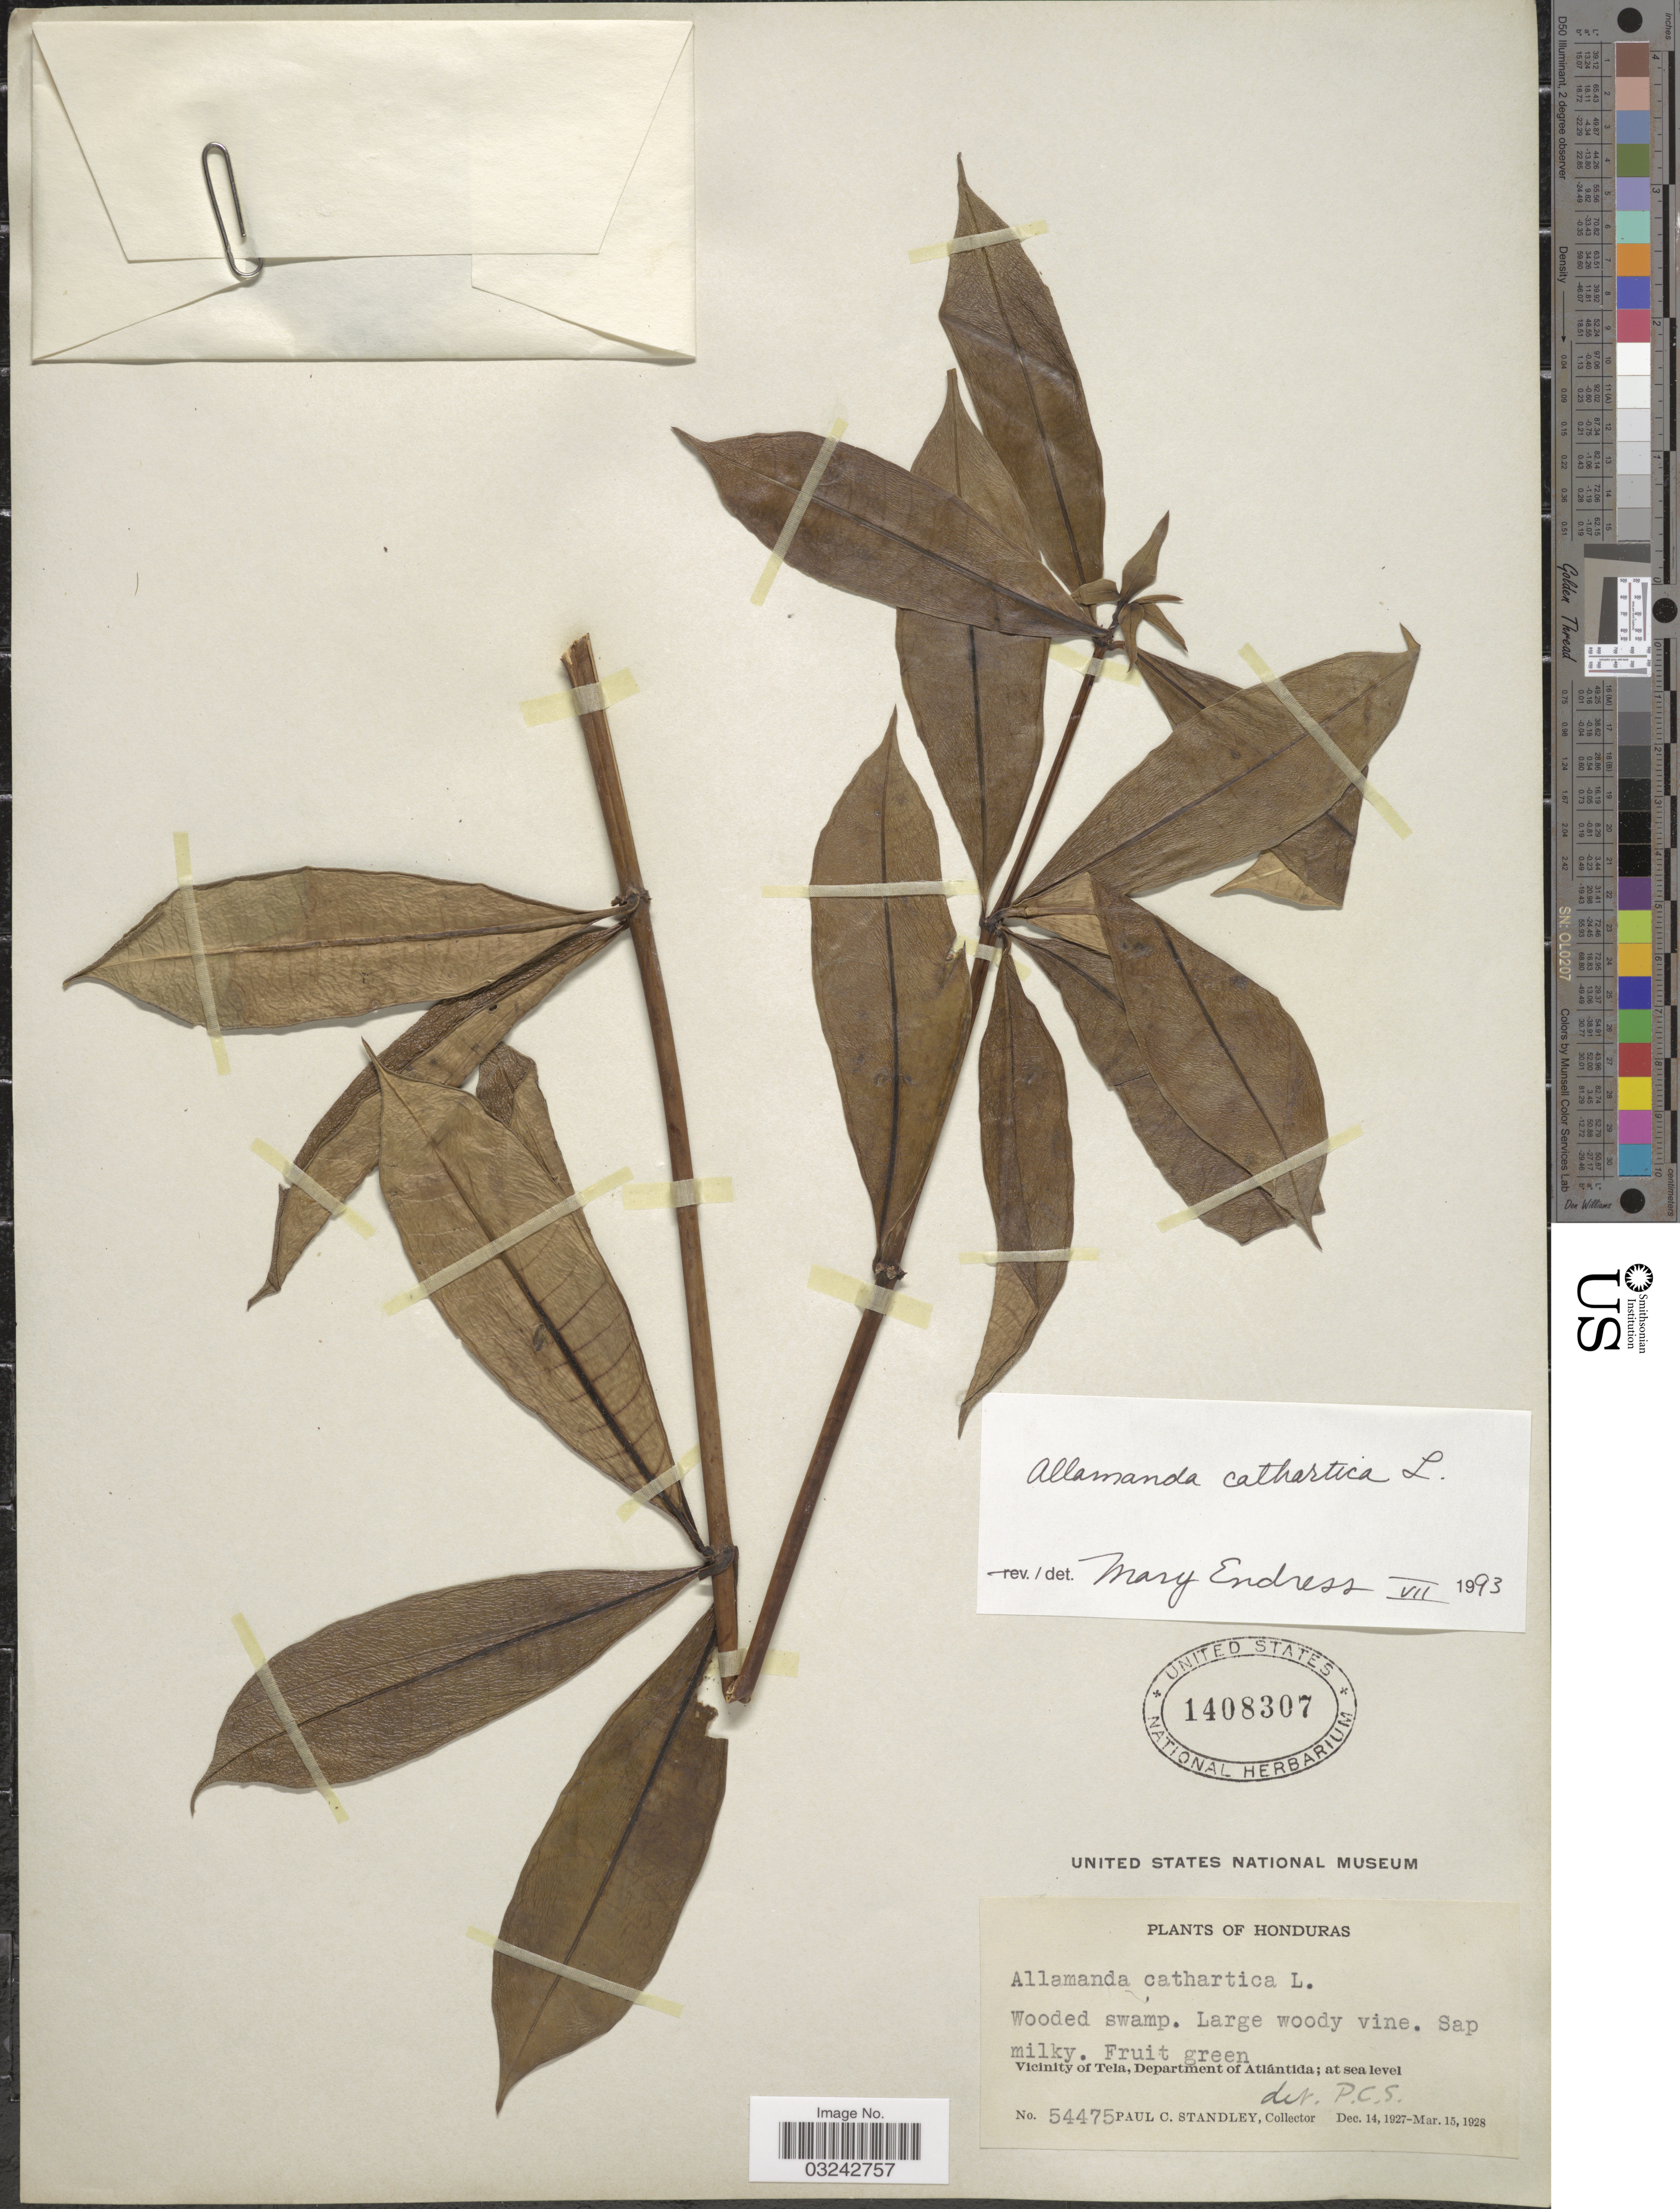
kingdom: Plantae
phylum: Tracheophyta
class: Magnoliopsida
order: Gentianales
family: Apocynaceae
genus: Allamanda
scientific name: Allamanda cathartica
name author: L.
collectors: P. C. Standley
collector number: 54475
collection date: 1927-12-14/1928-03-15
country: Honduras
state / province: Atlántida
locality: Vicinity of Tela, Department of Atlántida.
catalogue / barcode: US 1408307